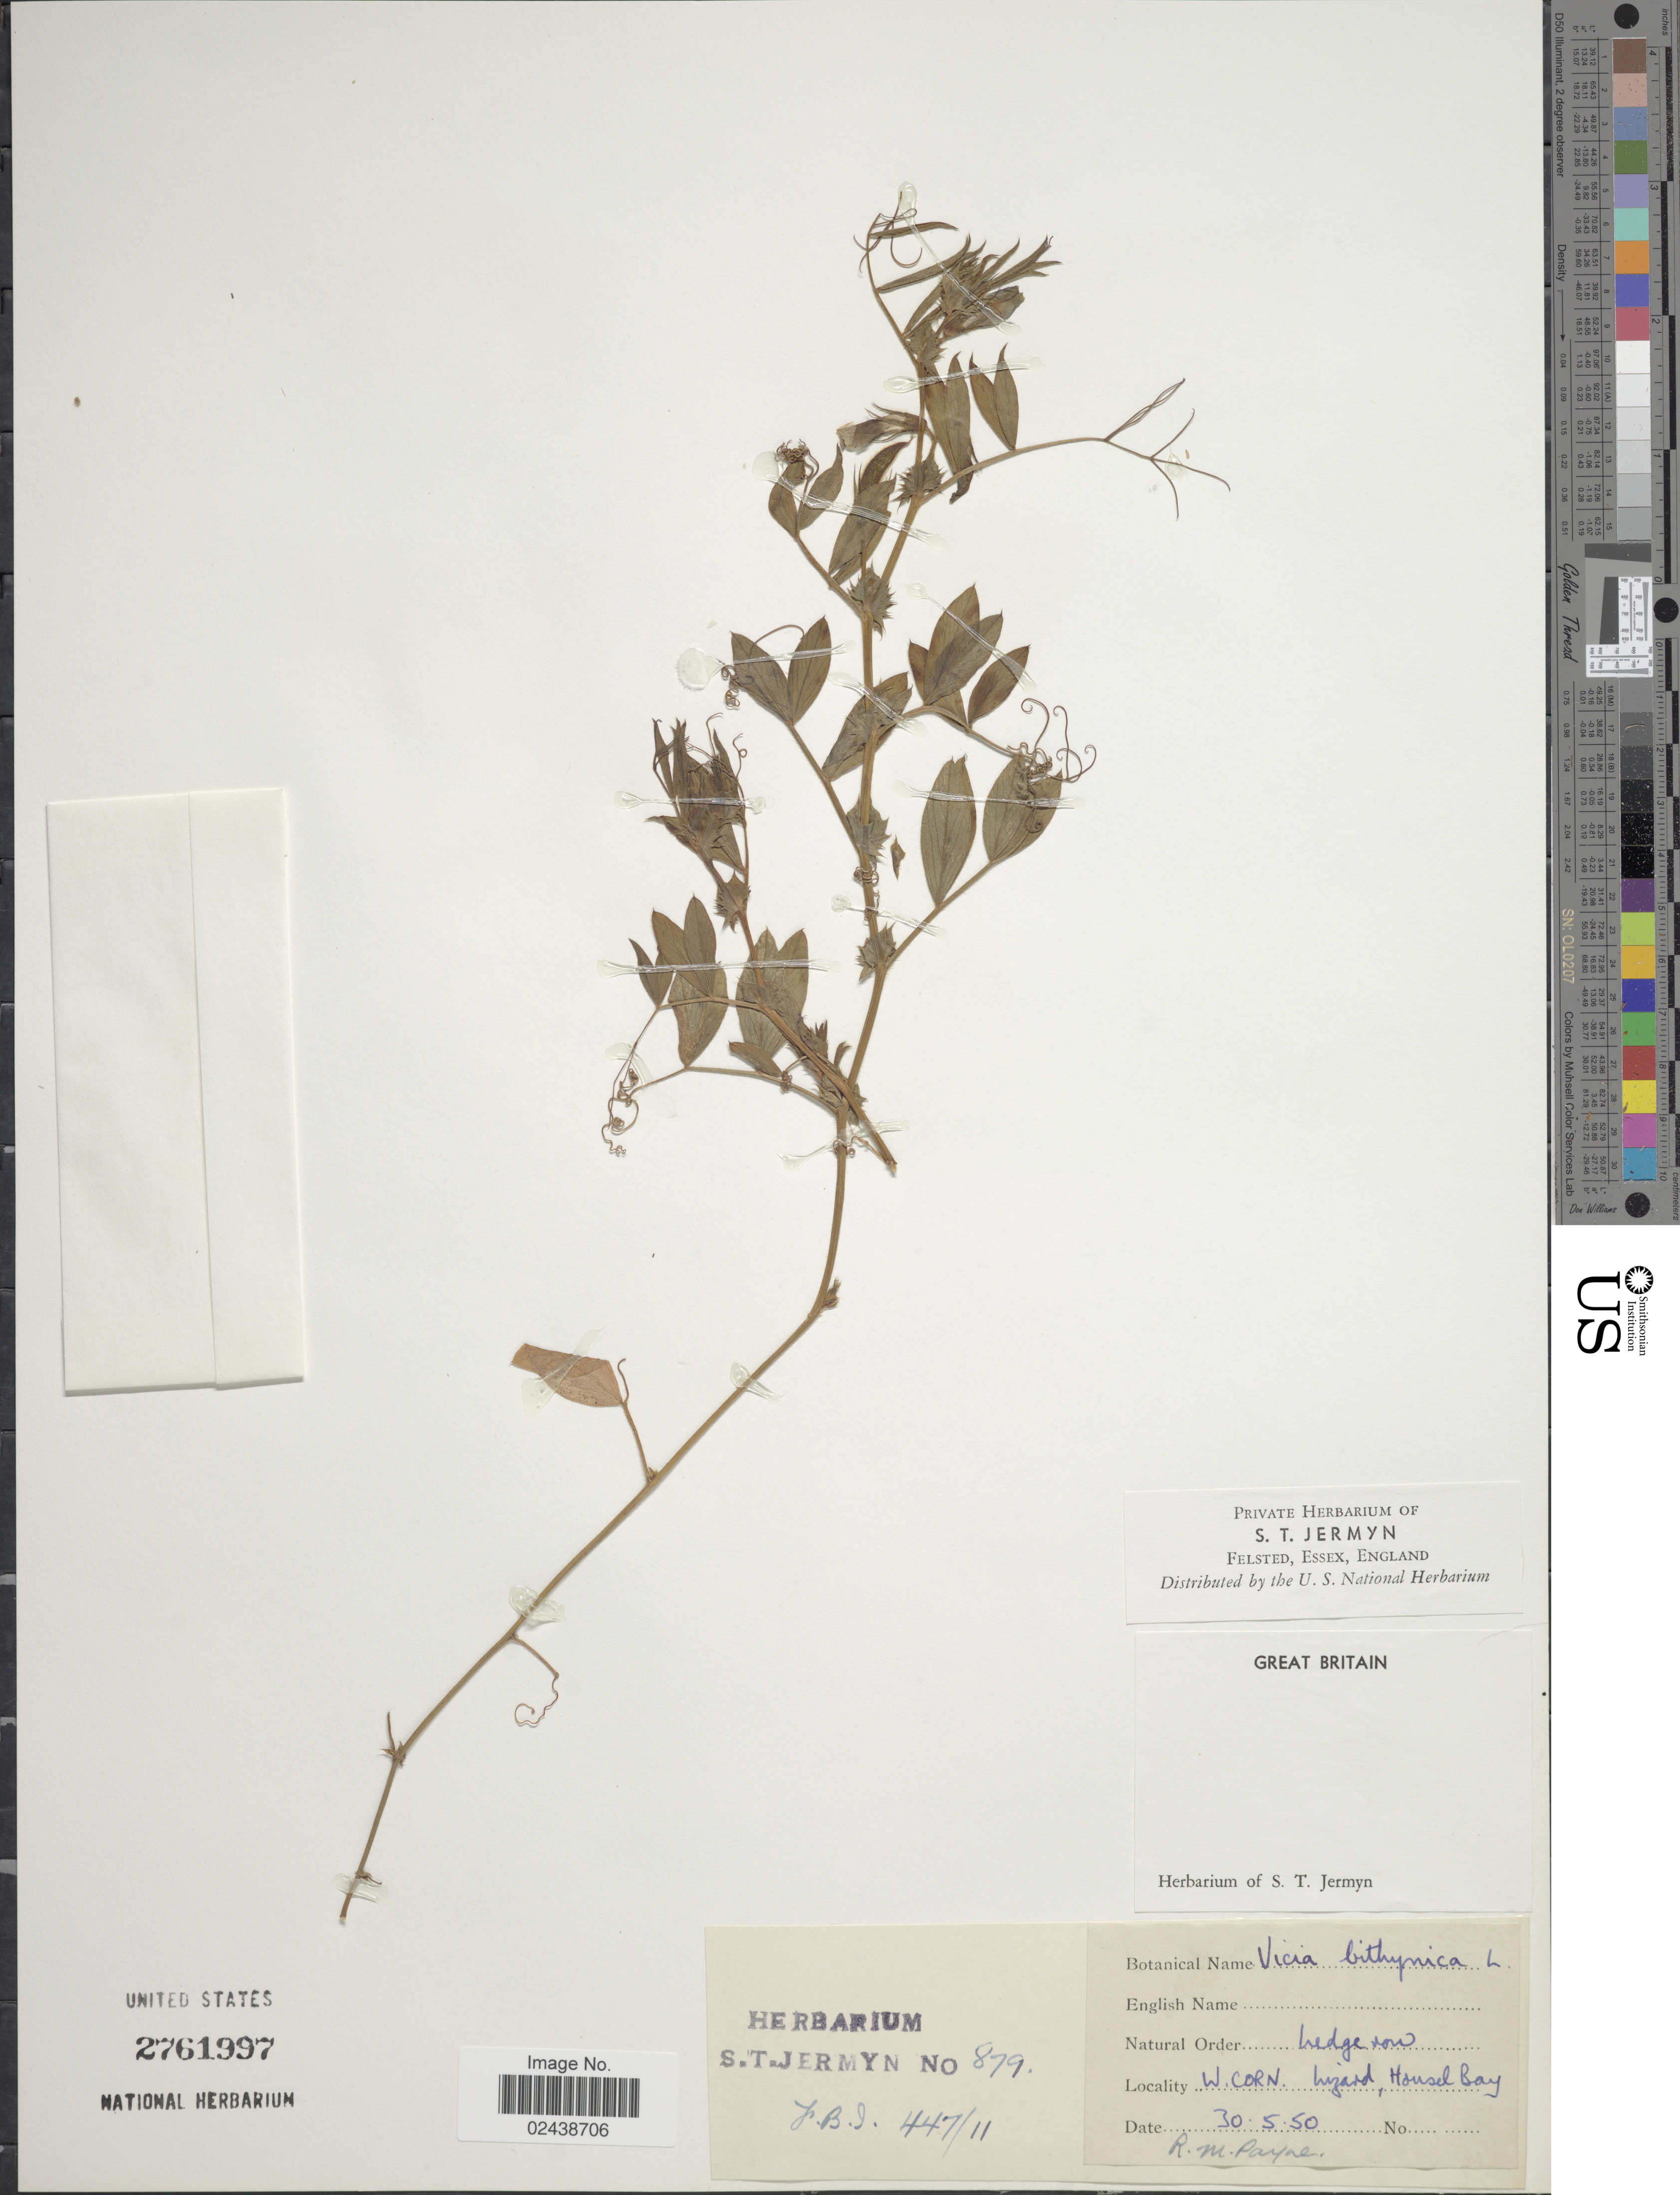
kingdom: Plantae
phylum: Tracheophyta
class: Magnoliopsida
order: Fabales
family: Fabaceae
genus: Vicia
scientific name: Vicia bithynica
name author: (L.) L.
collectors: R. Payne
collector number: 879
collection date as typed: Transcribed d/m/y: 30/5/50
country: United Kingdom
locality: Great Britain. W. Corn Wizard, Housel Bay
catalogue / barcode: US 2761997